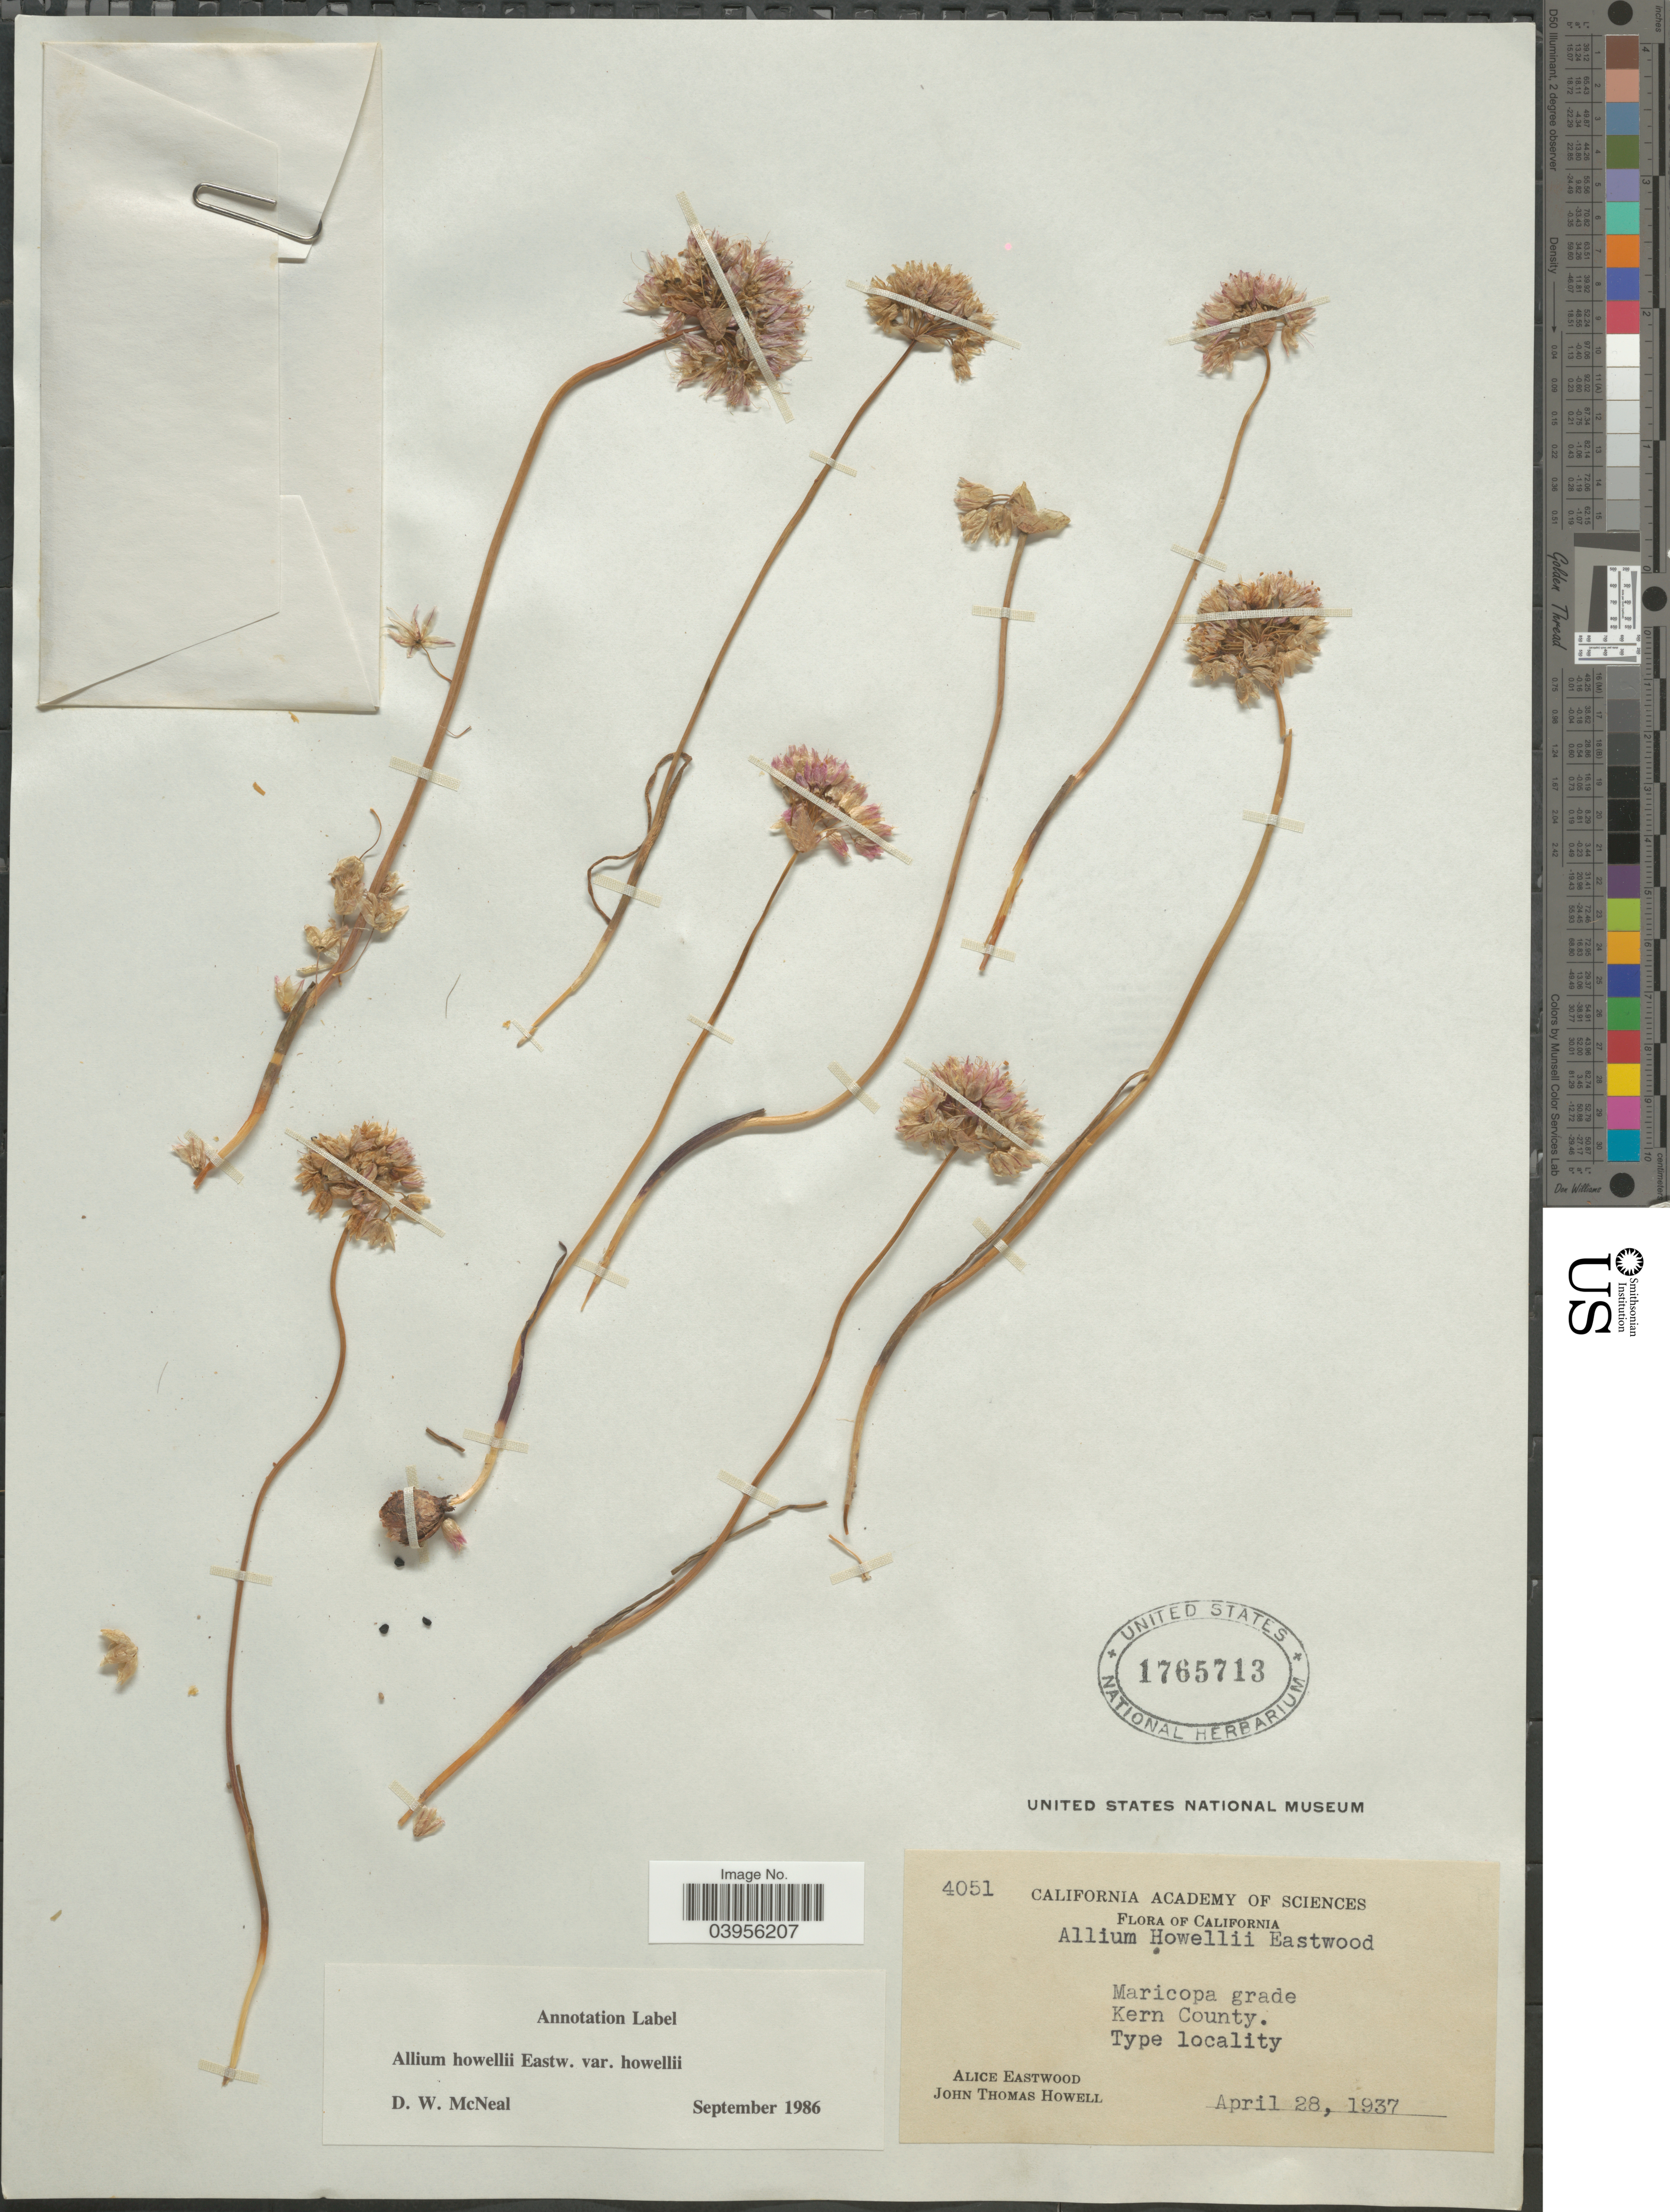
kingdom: Plantae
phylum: Tracheophyta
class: Liliopsida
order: Asparagales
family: Amaryllidaceae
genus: Allium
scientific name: Allium howellii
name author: Eastw.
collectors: A. Eastwood & J. T. Howell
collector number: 4051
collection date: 1937-04-28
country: United States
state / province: California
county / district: Kern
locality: Maricopa grade. Kern County.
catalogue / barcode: US 1765713